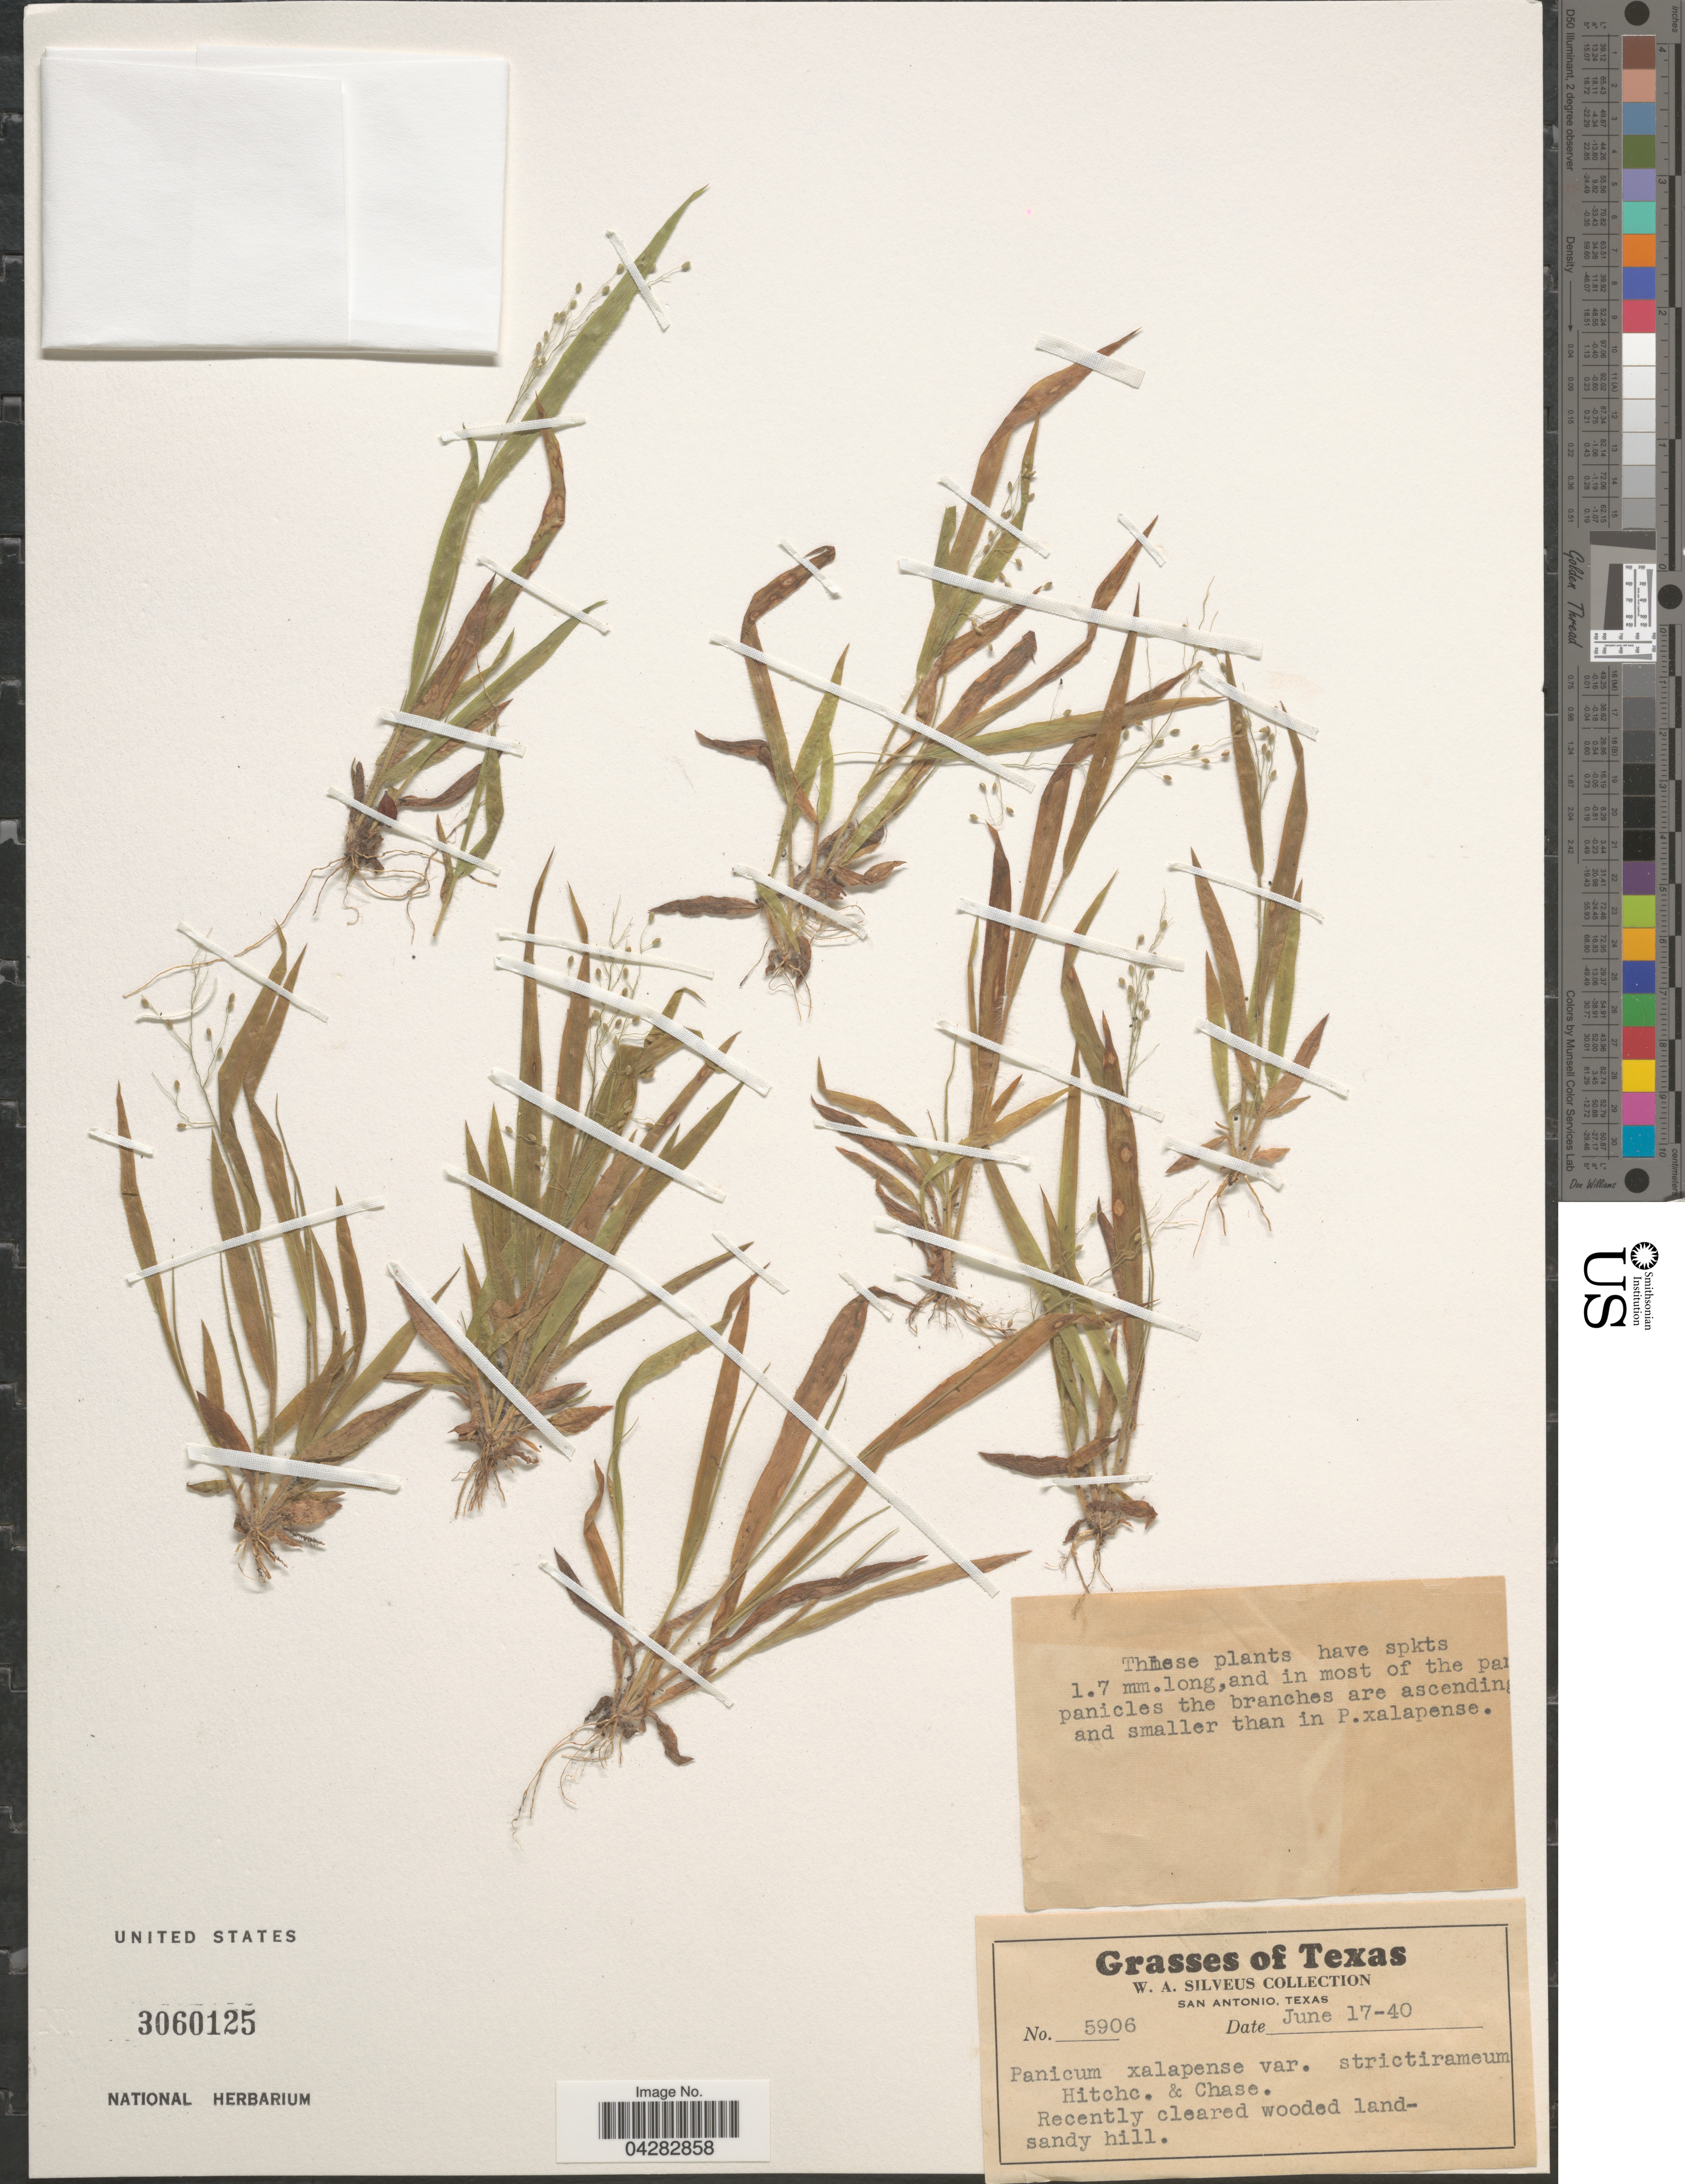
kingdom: Plantae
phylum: Tracheophyta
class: Liliopsida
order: Poales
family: Poaceae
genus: Dichanthelium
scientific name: Dichanthelium laxiflorum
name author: (Lam.) Gould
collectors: W. Silveus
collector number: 5906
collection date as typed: Transcribed d/m/y: 17/6/40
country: United States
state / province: Texas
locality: Recently cleared wooded land-sandy hill.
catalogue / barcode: US 3060125